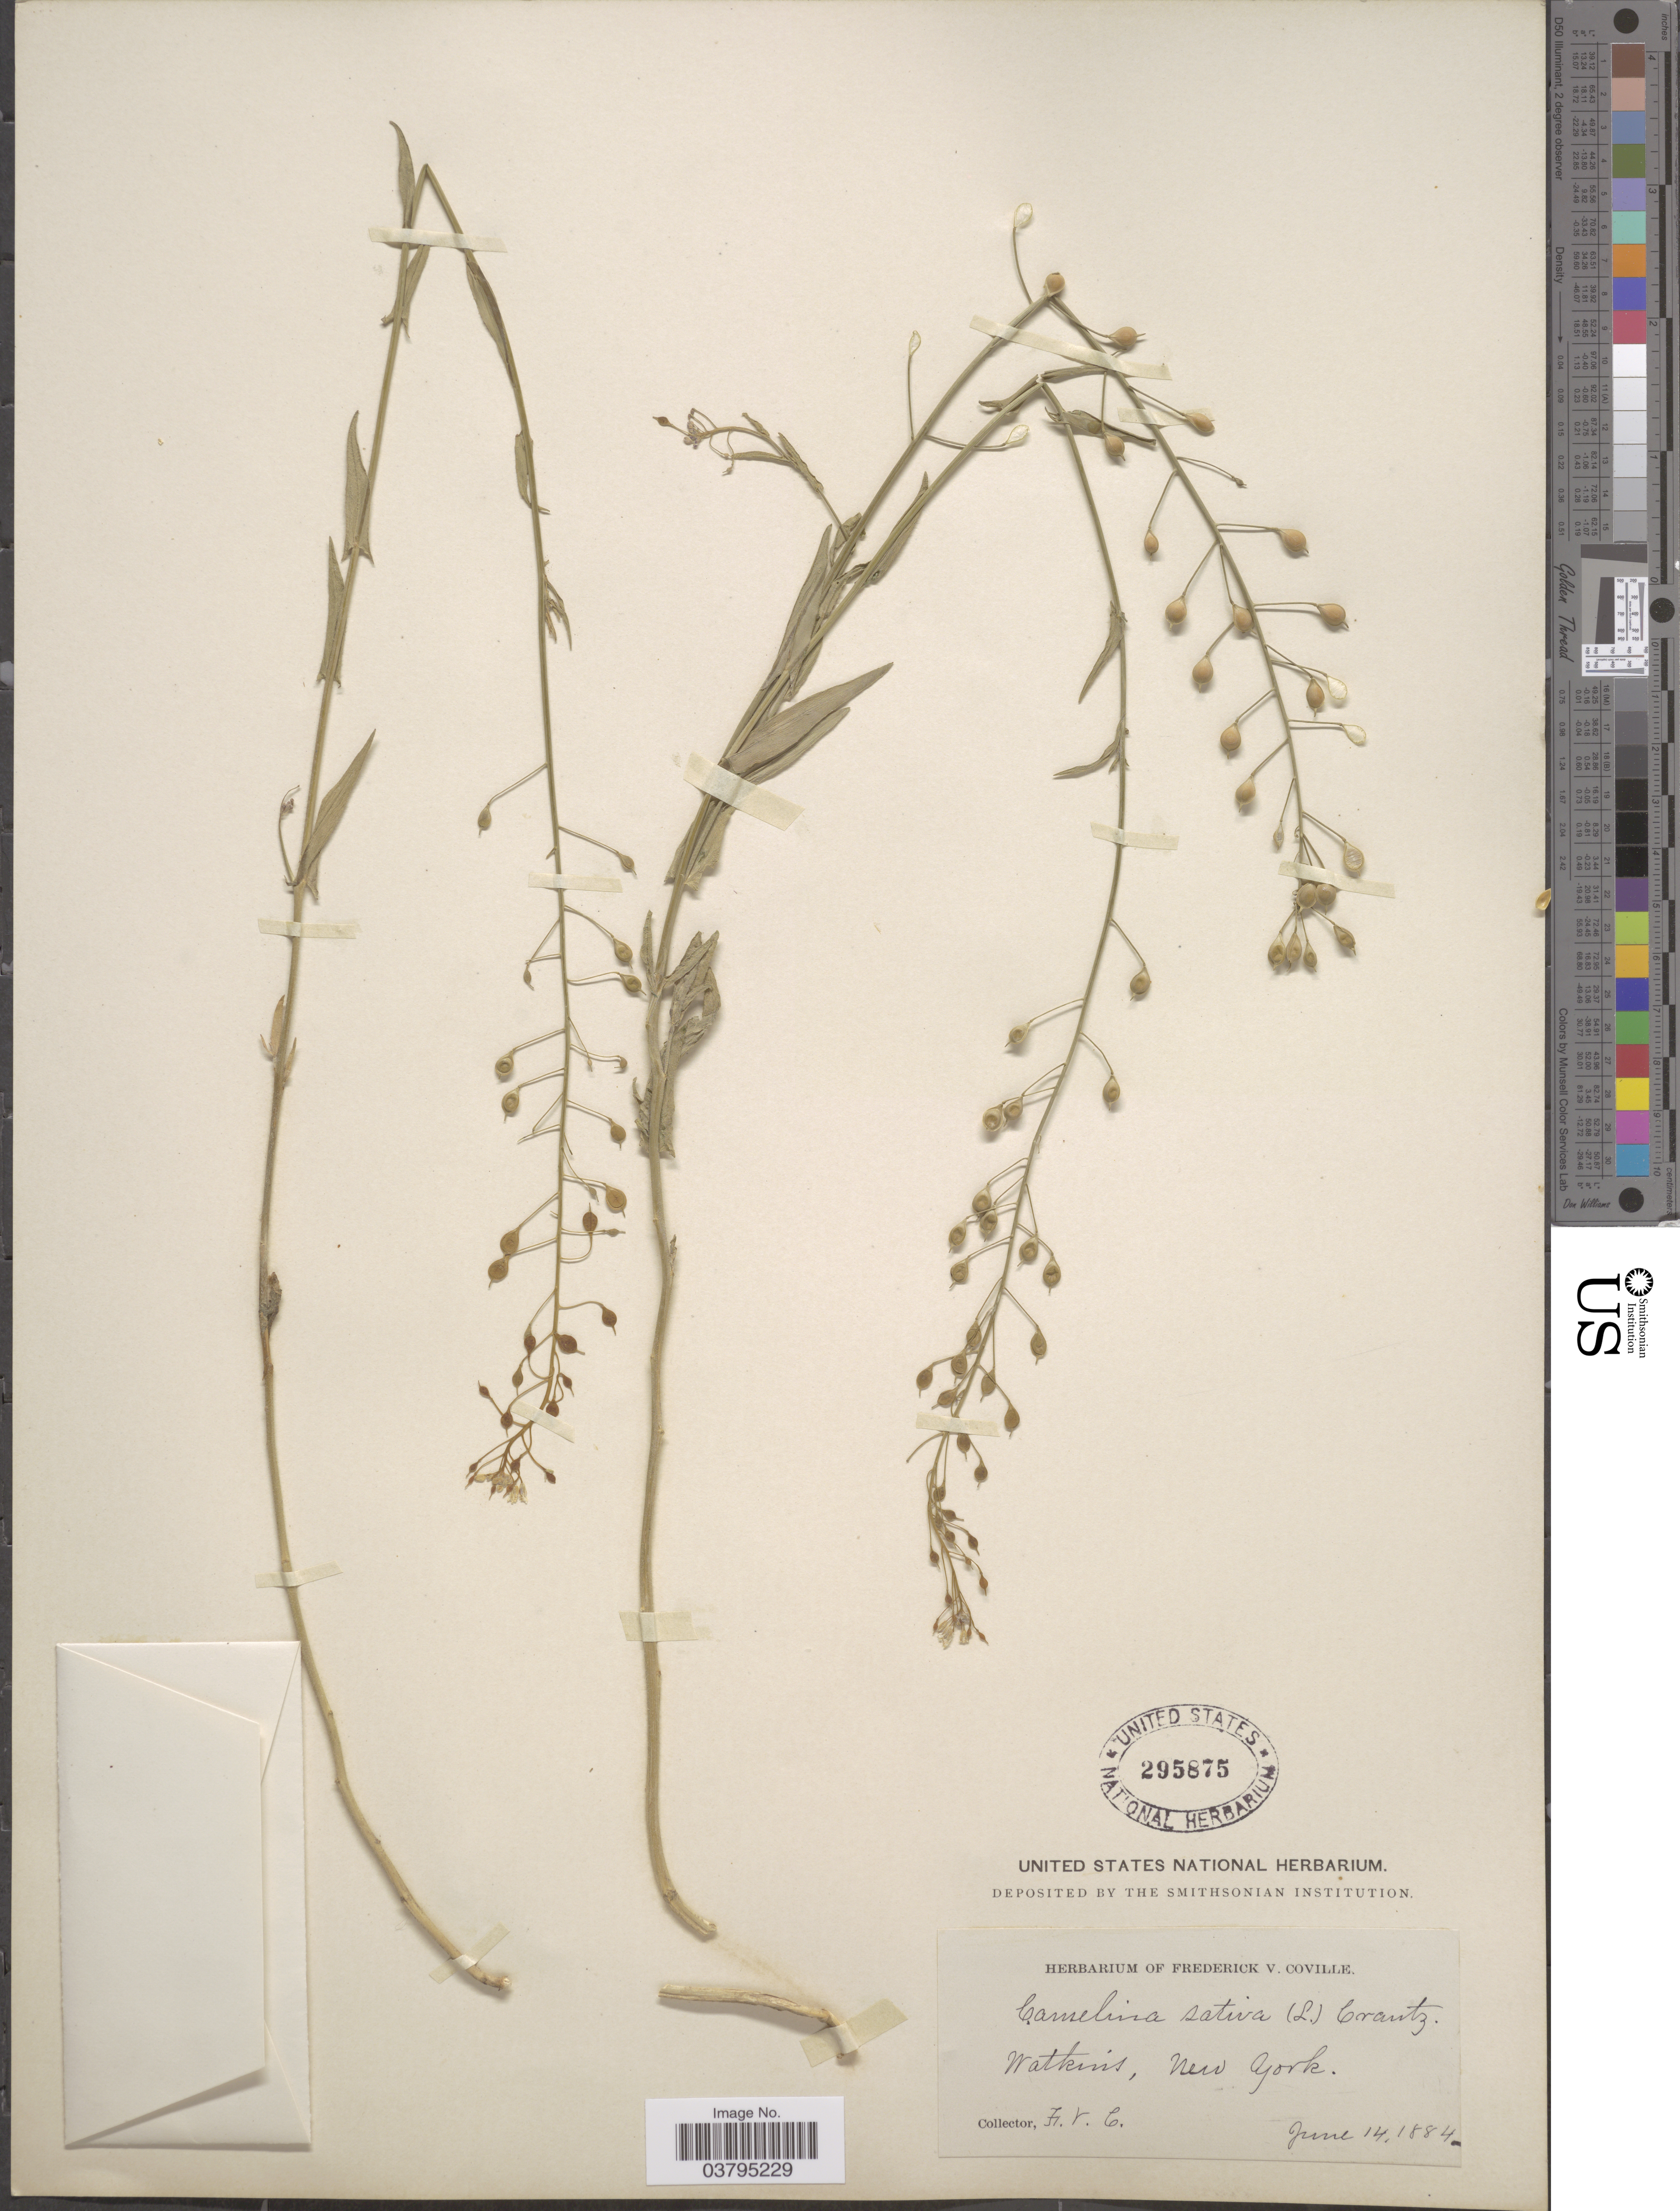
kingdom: Plantae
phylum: Tracheophyta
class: Magnoliopsida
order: Brassicales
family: Brassicaceae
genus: Camelina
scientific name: Camelina microcarpa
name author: DC.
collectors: F. V. Coville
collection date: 1884-06-14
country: United States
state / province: New York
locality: Watkins.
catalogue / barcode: US 295875